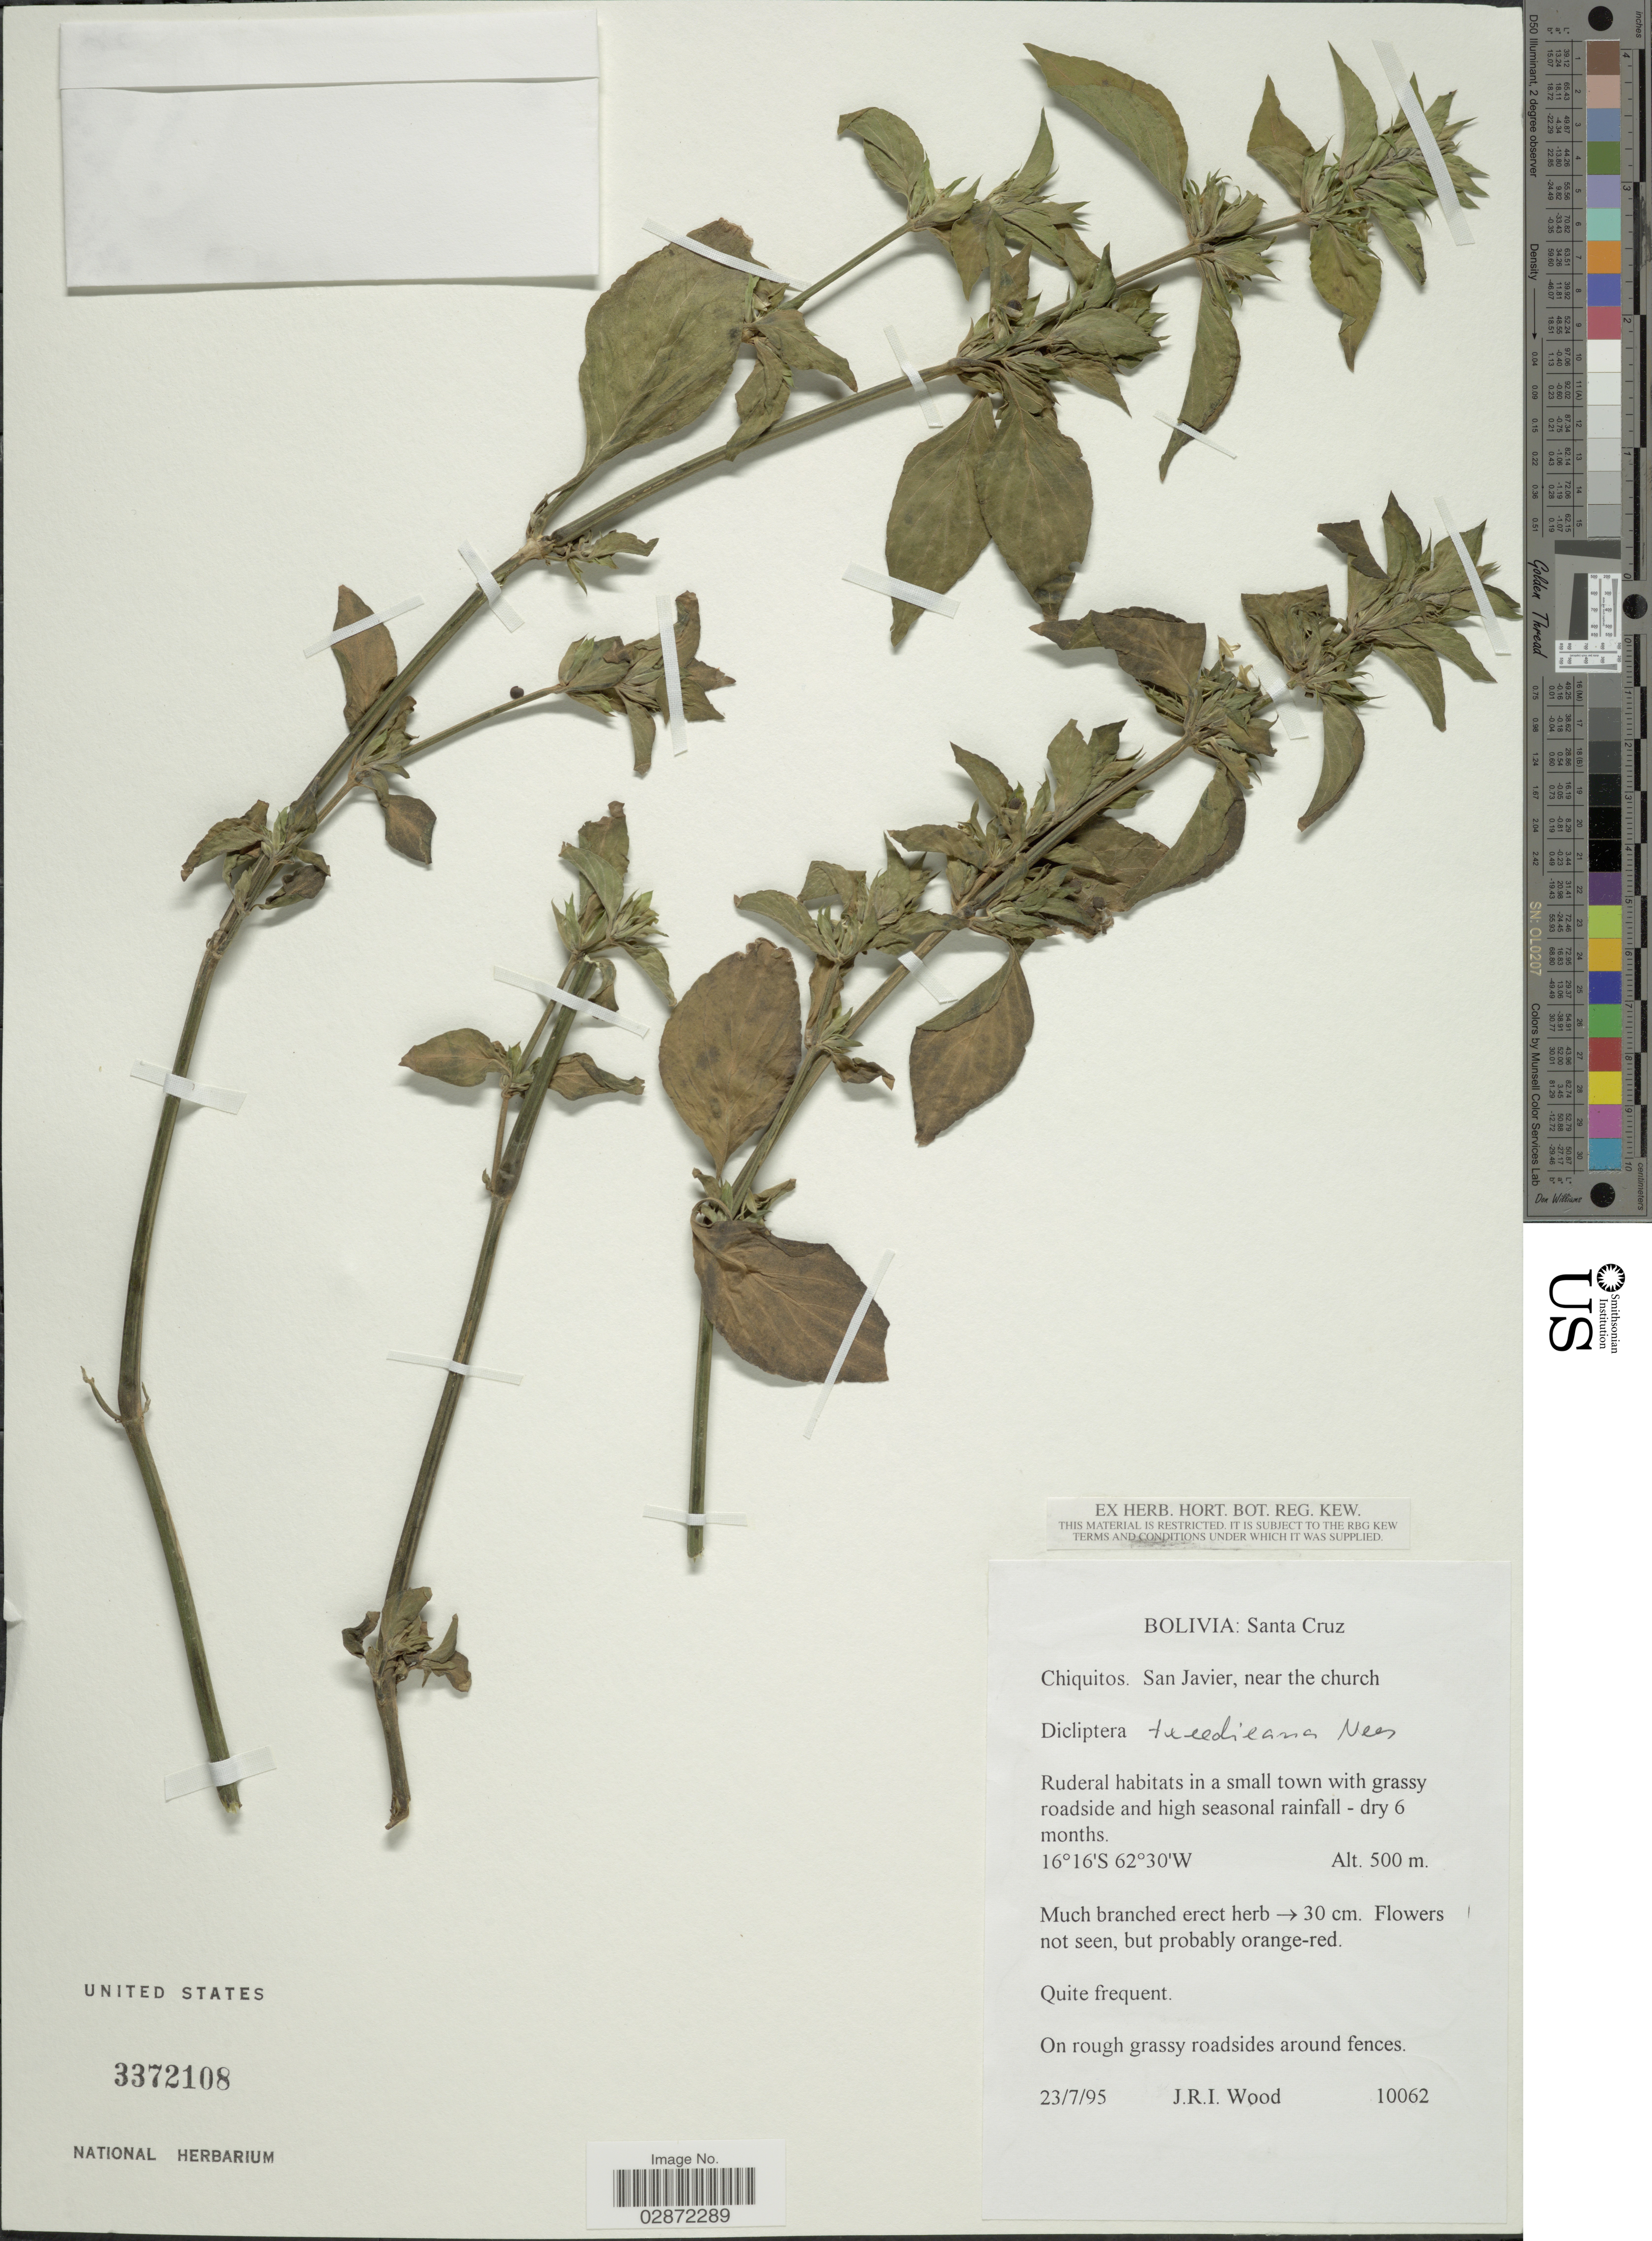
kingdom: Plantae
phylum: Tracheophyta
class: Magnoliopsida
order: Lamiales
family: Acanthaceae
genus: Dicliptera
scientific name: Dicliptera squarrosa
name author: Nees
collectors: J. R. I. Wood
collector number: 10062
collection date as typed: Transcribed d/m/y: 23/7/95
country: Bolivia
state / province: Santa Cruz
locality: Chiquitos. San Javier, near the church.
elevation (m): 500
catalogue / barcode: US 3372108